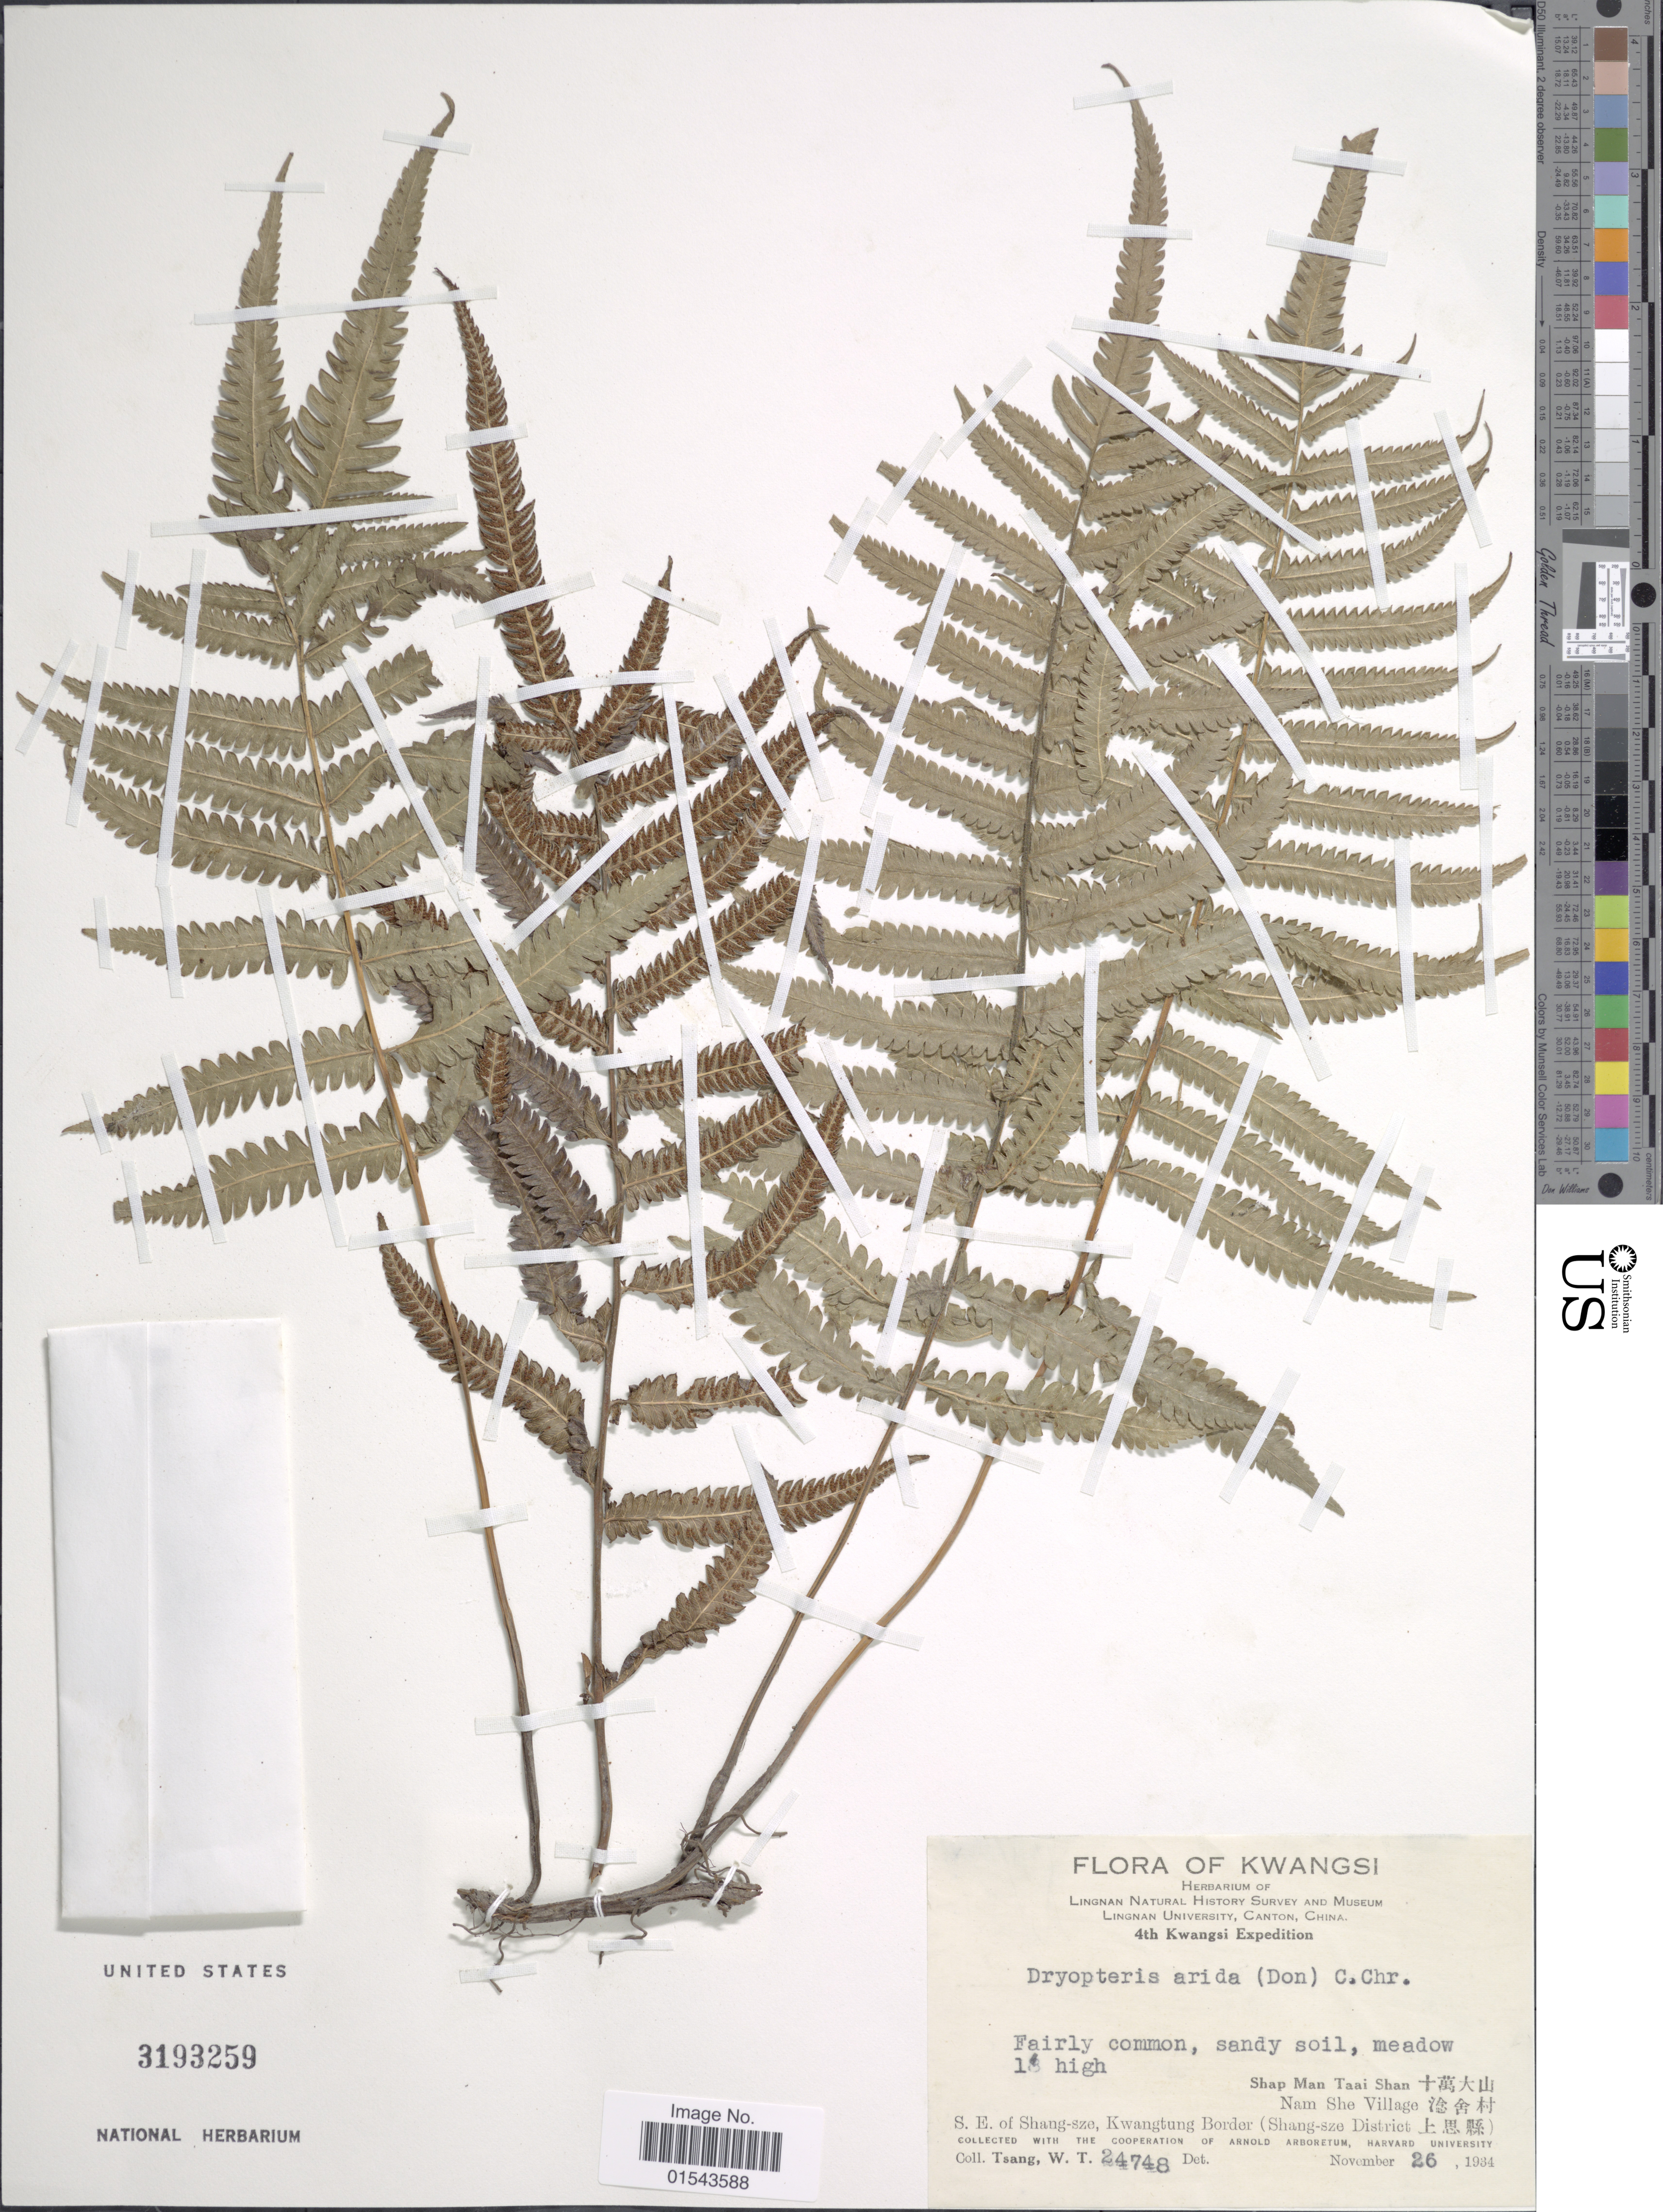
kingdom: Plantae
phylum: Tracheophyta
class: Polypodiopsida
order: Polypodiales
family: Thelypteridaceae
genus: Christella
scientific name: Christella arida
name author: (D. Don) Holttum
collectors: W. T. Tsang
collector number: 24748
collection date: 1934-11-26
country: China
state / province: Guangdong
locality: Kwangsi, S. E. of Shang-zse, Kwangtung Border (Shang-sze District)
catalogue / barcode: US 3193259